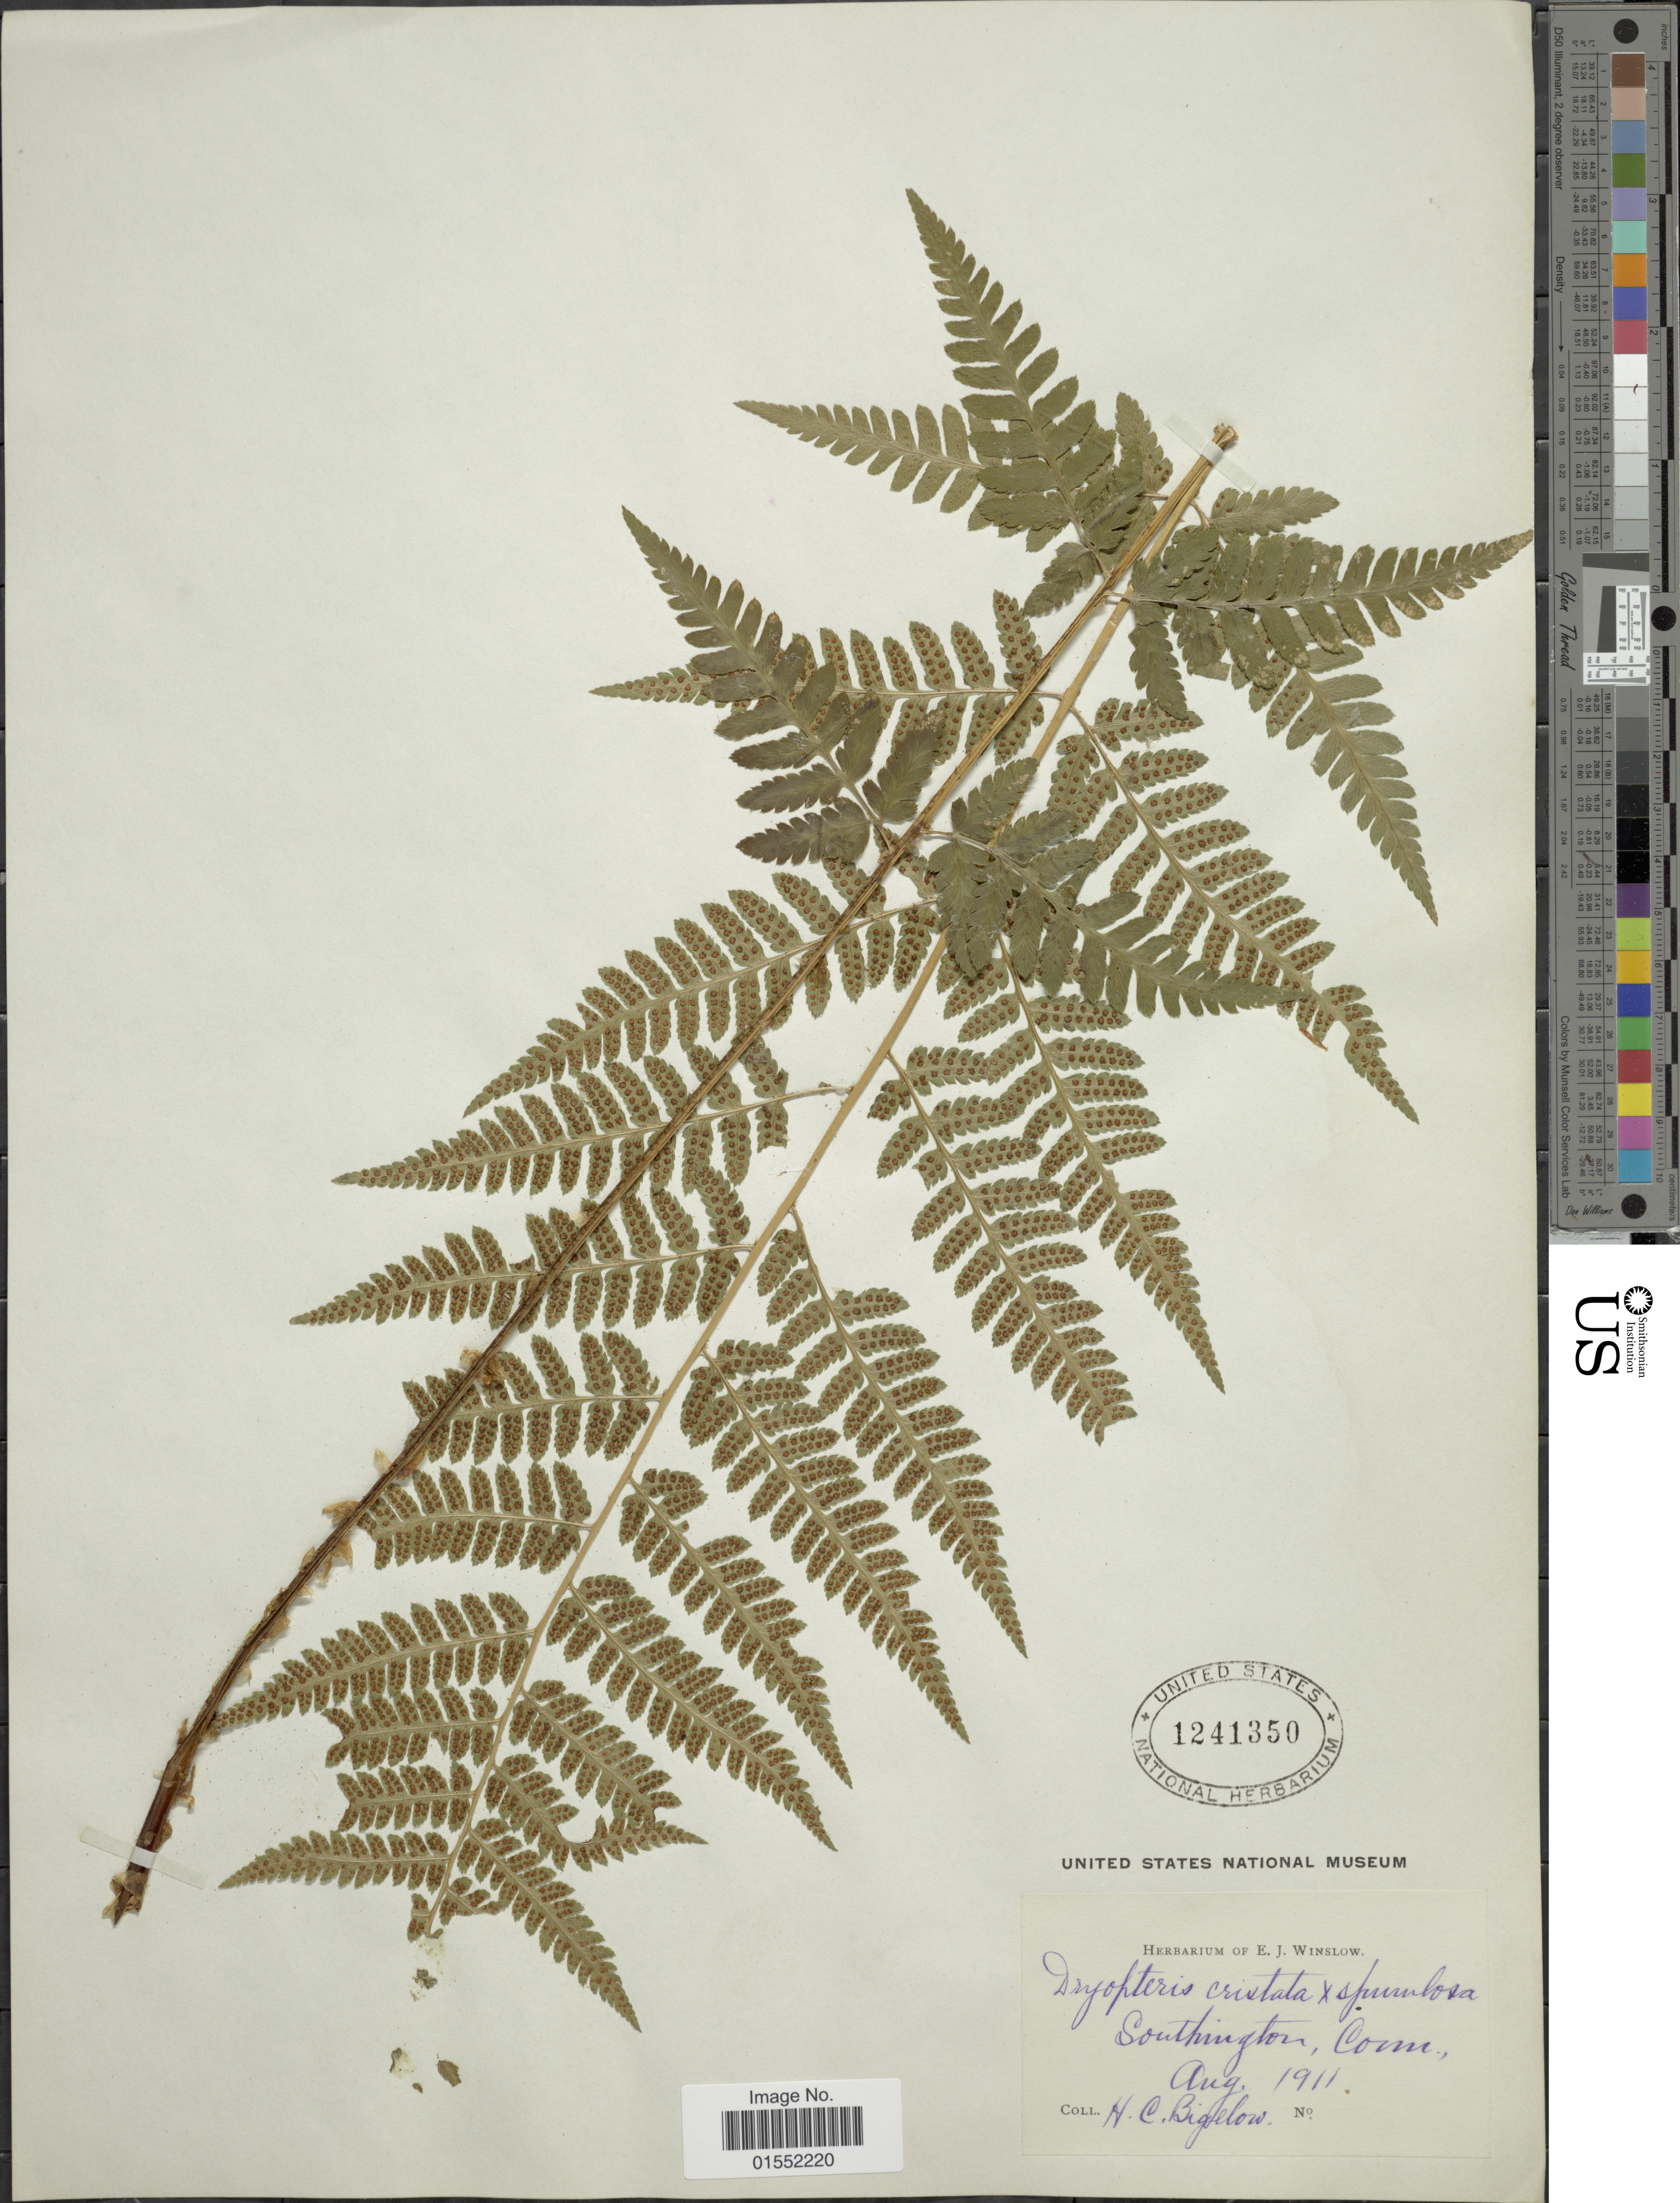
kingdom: Plantae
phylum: Tracheophyta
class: Polypodiopsida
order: Polypodiales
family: Dryopteridaceae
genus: Dryopteris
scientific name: Dryopteris x uliginosa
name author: (A. Braun ex Döll) Kuntze ex Druce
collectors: H. Bigelow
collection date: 1911-08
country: United States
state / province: Connecticut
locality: Southington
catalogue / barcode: US 1241350